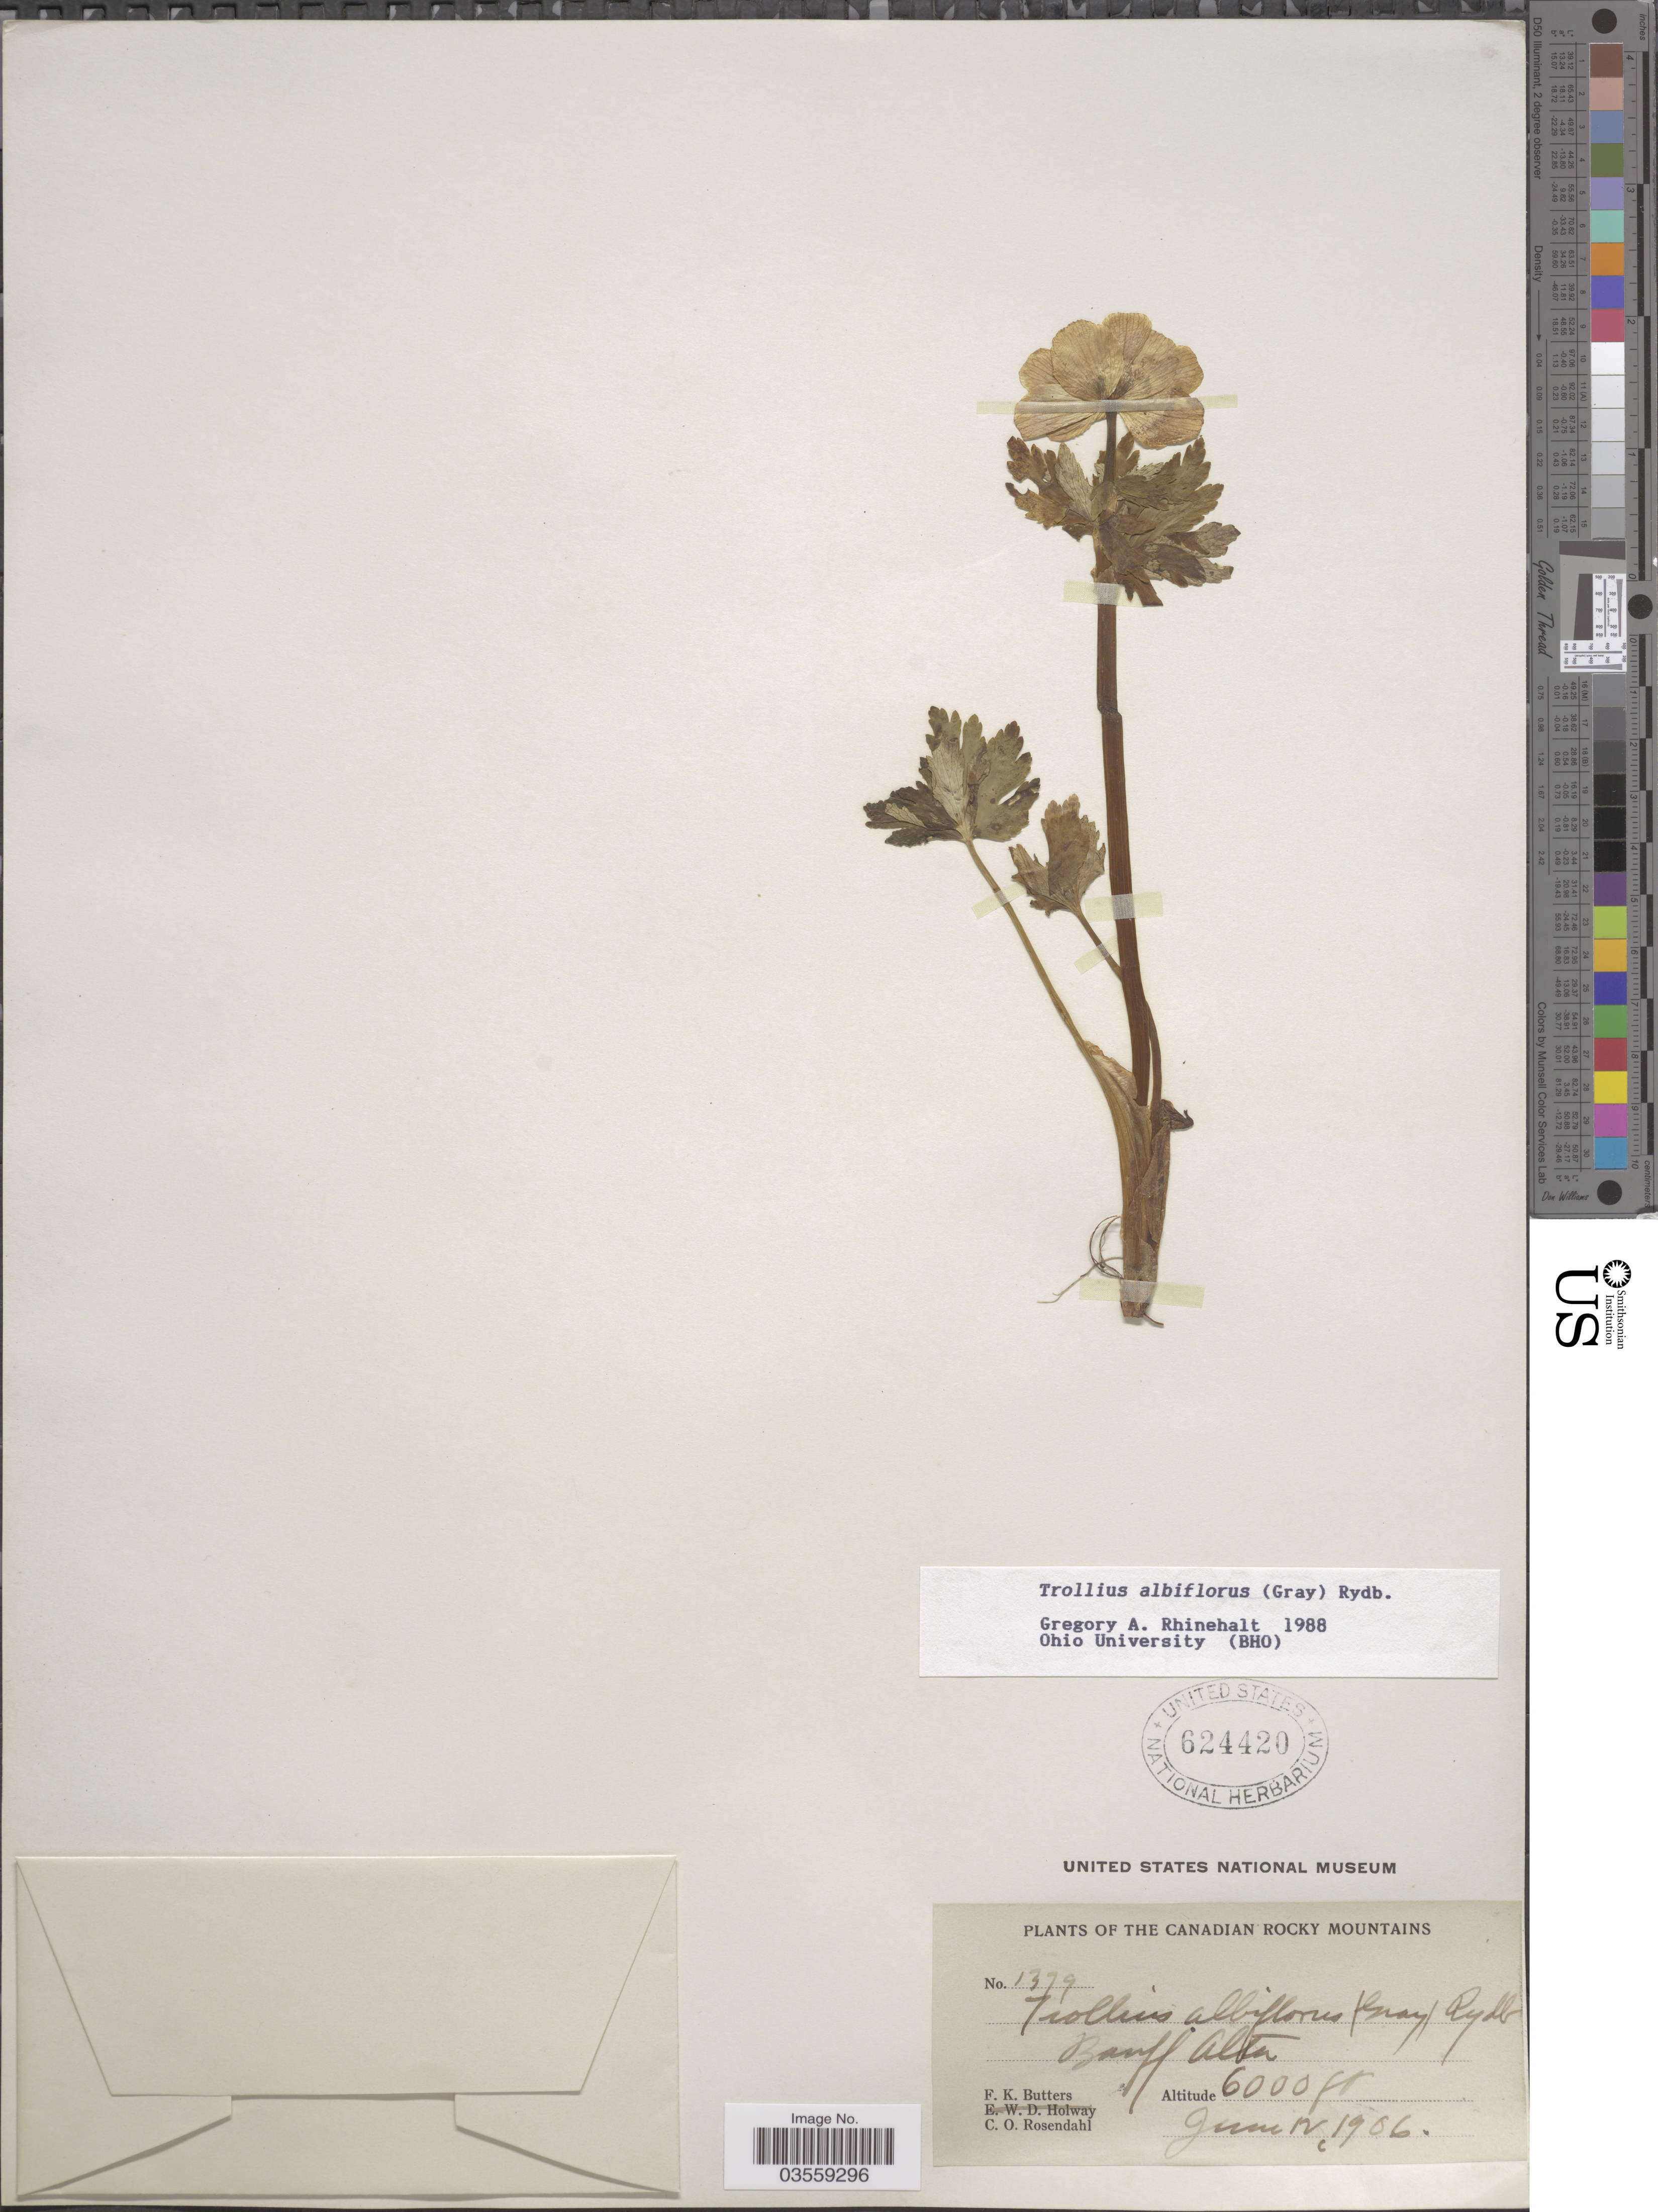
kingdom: Plantae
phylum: Tracheophyta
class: Magnoliopsida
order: Ranunculales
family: Ranunculaceae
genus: Trollius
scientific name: Trollius albiflorus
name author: (A. Gray) Rydb.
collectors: F. K. Butters & C. O. Rosendahl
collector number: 1379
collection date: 1906-06-12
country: Canada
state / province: Alberta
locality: The Canadian Rocky Mountains. Banff Alta.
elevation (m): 1829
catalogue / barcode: US 624420